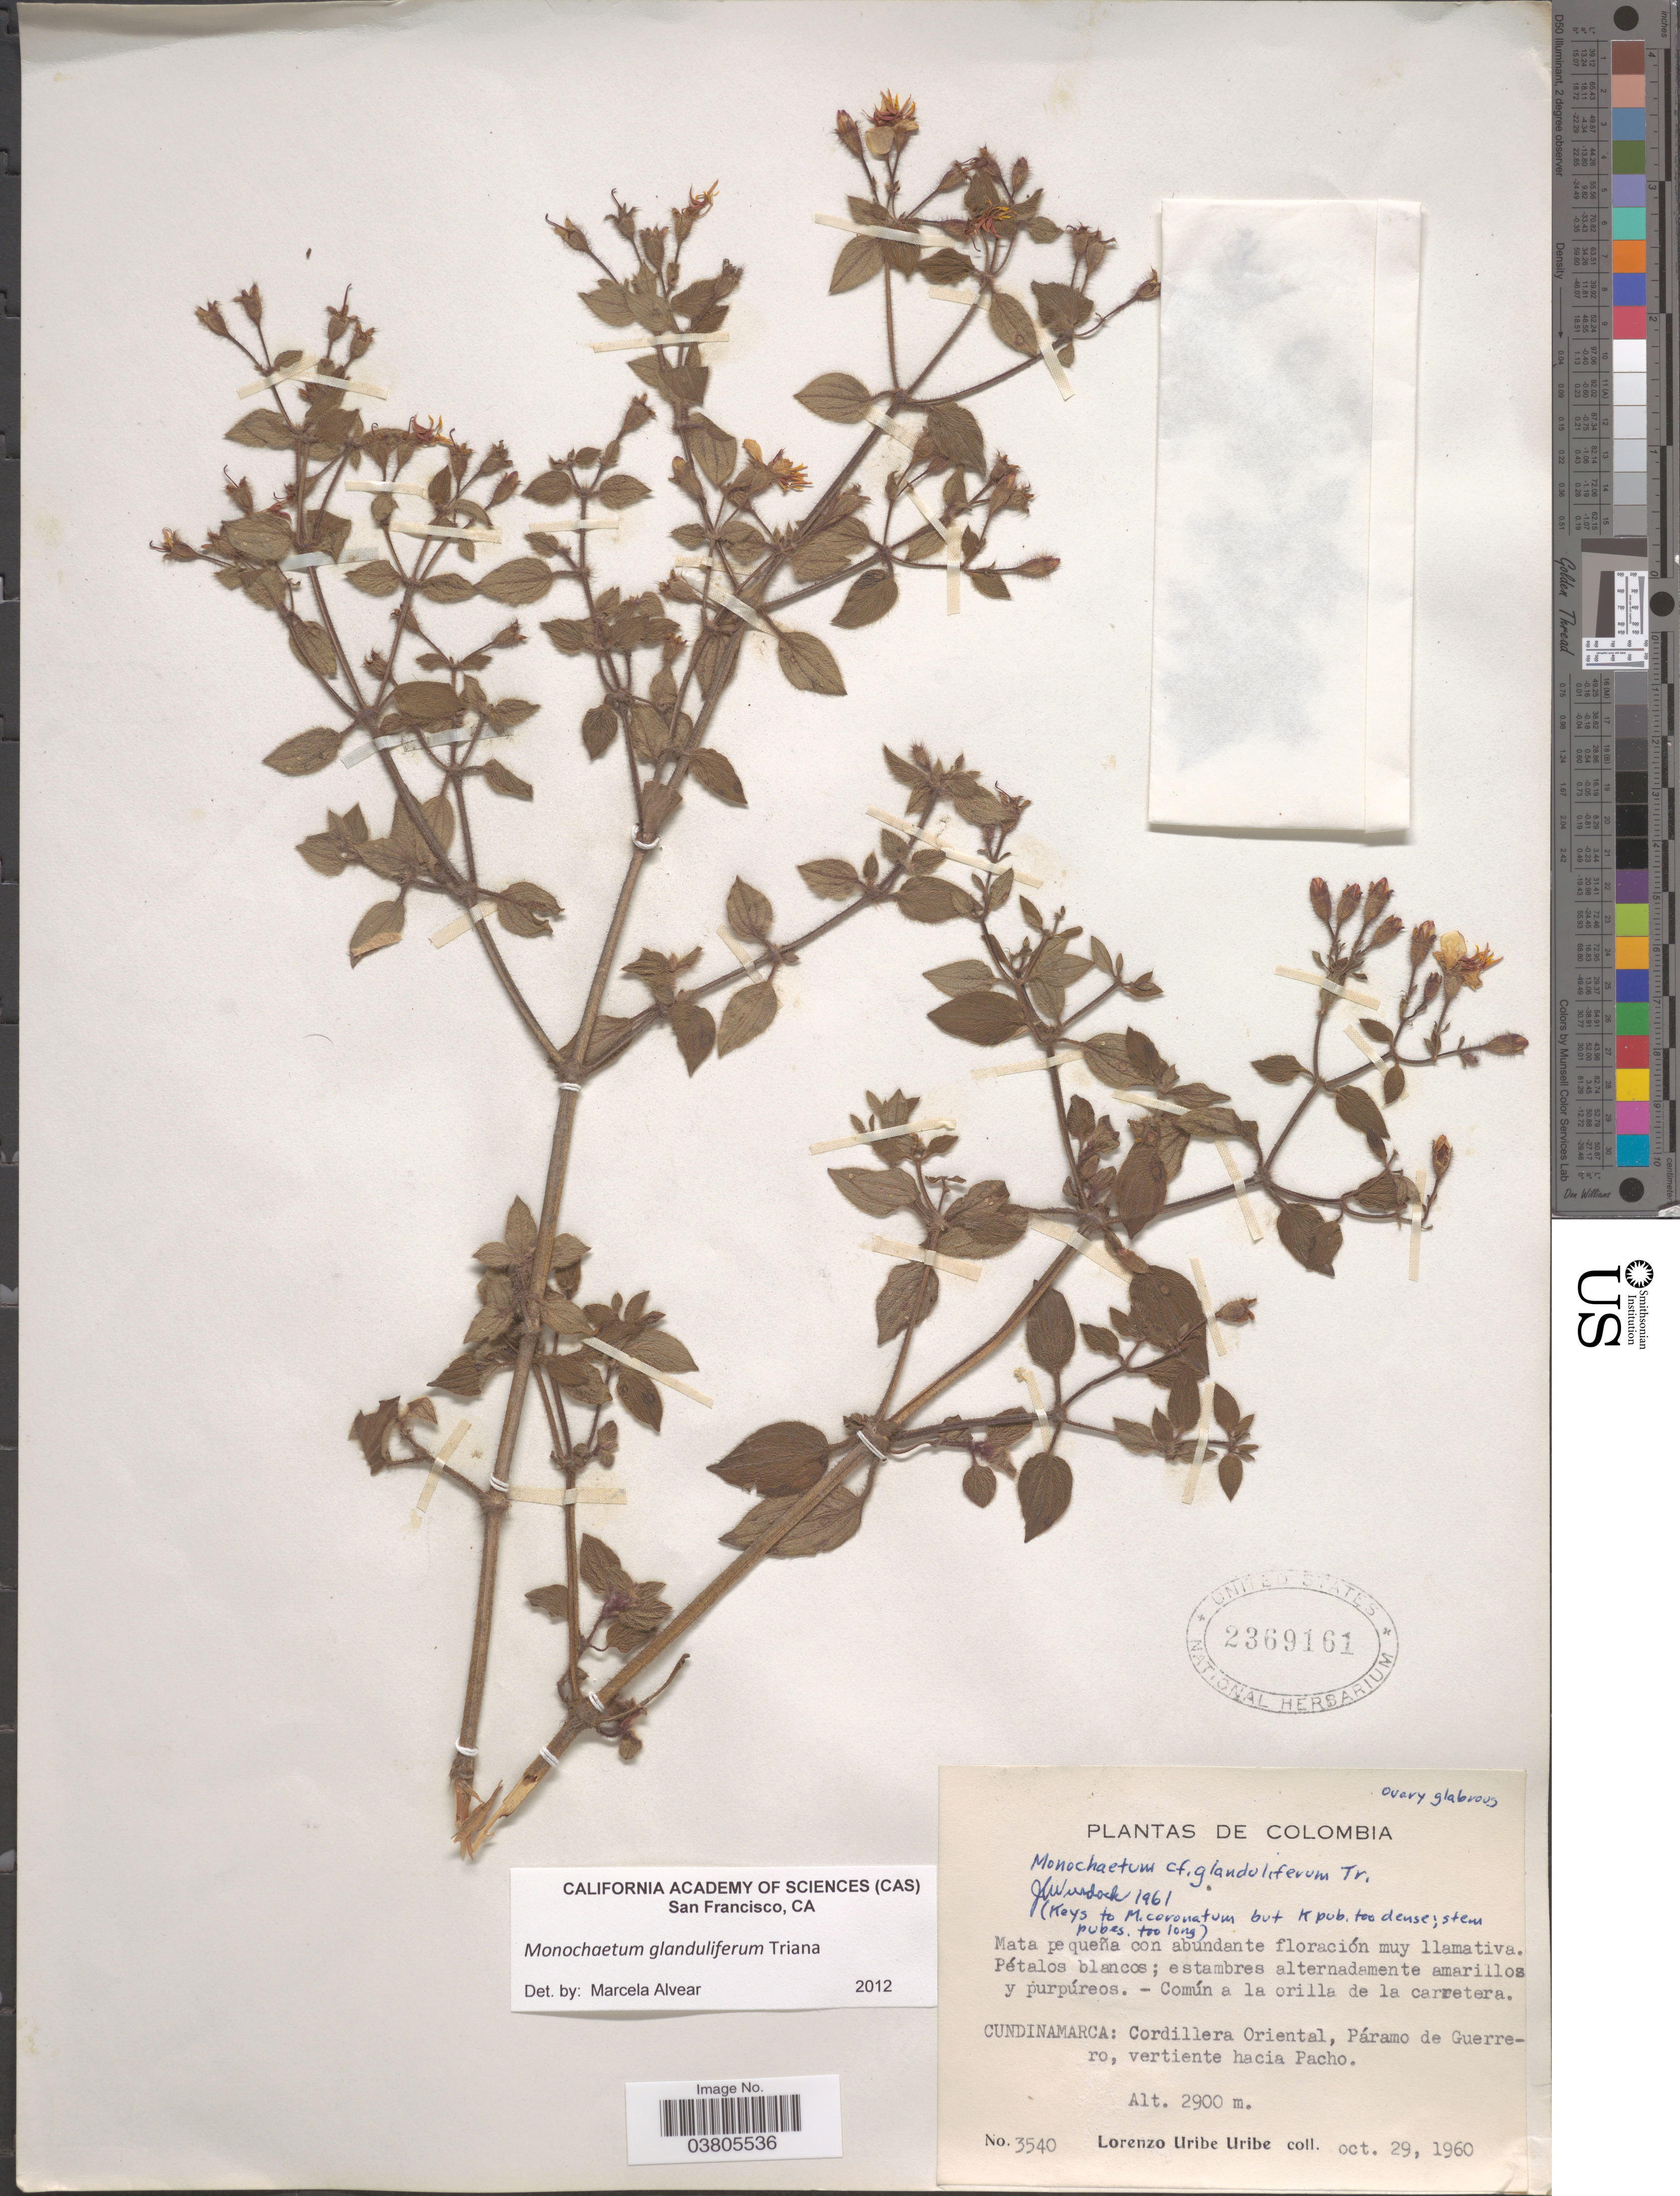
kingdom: Plantae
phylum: Tracheophyta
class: Magnoliopsida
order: Myrtales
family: Melastomataceae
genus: Monochaetum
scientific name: Monochaetum glanduliferum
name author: Triana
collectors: L. Uribe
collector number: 3540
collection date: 1960-10-29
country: Colombia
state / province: Cundinamarca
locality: Cordillera Oriental, Páramo de Guerrero, vertiente hacia Pacho.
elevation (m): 2900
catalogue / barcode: US 2369161